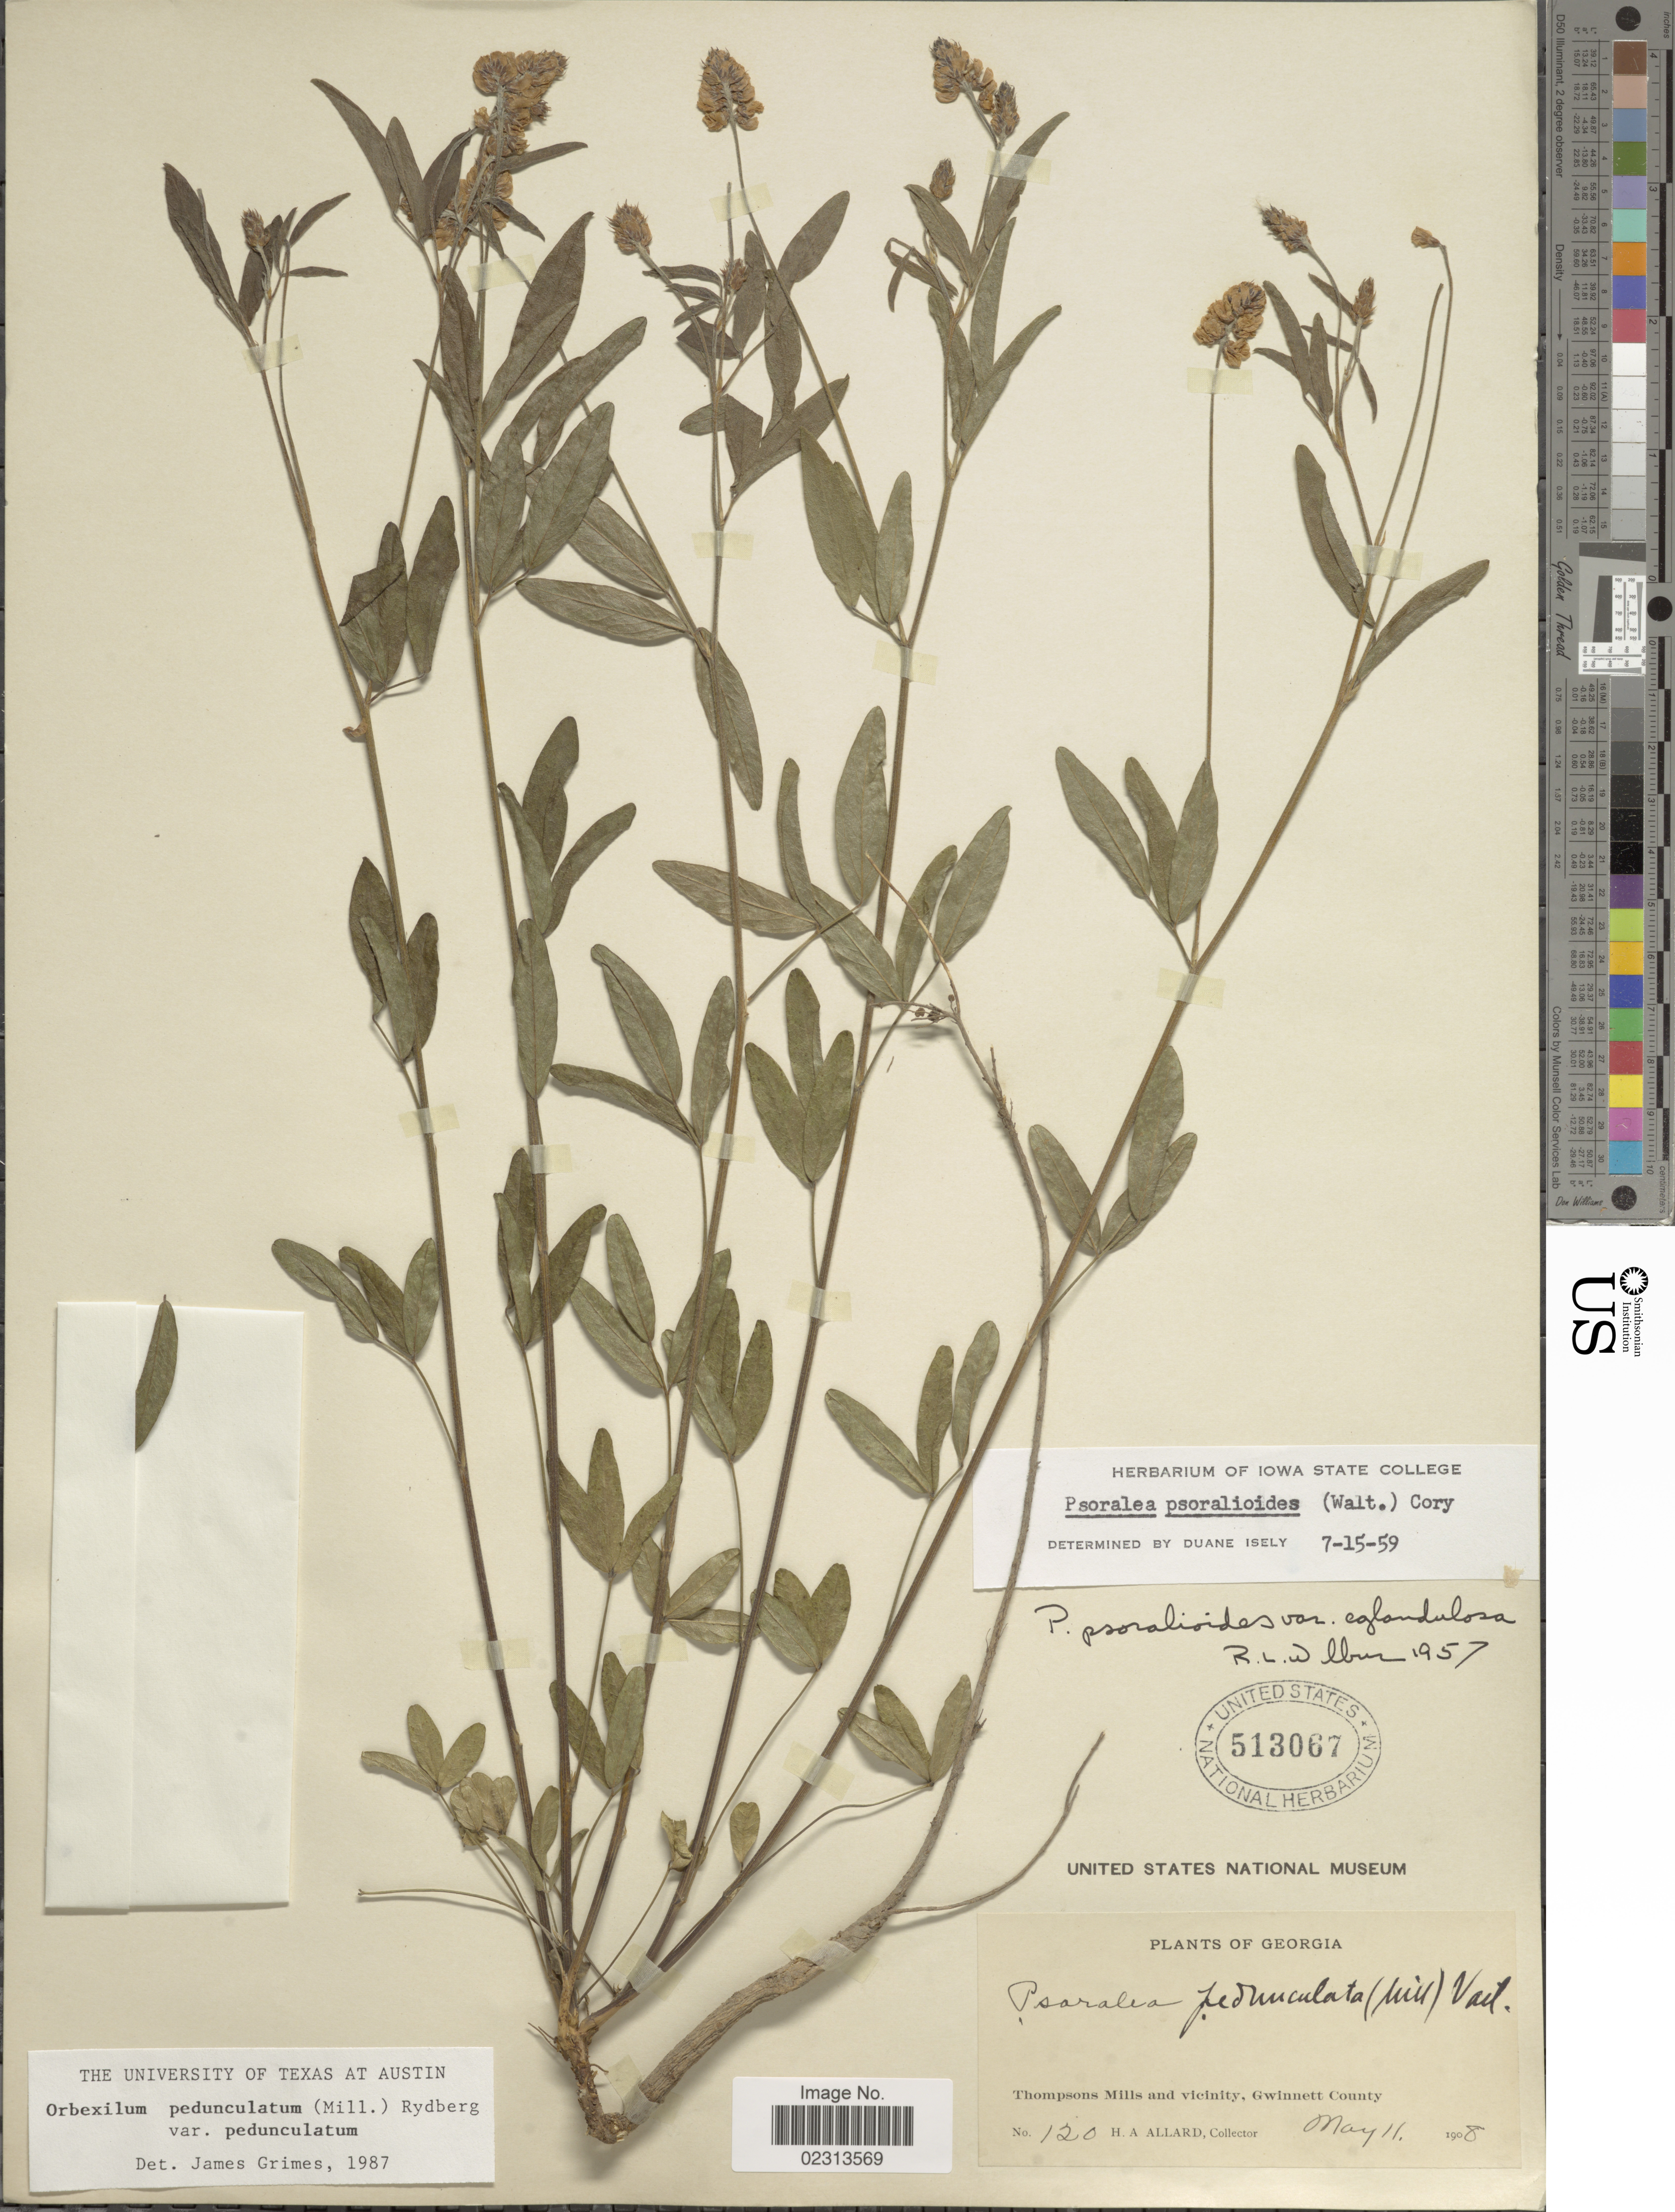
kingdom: Plantae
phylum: Tracheophyta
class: Magnoliopsida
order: Fabales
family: Fabaceae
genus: Orbexilum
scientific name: Orbexilum pedunculatum var. pedunculatum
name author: (Miller) Rydberg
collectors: H. A. Allard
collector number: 120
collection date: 1908-05-11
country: United States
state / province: Georgia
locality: Thompsons Mills and Vicinity, Gwinnett County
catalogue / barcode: US 513067